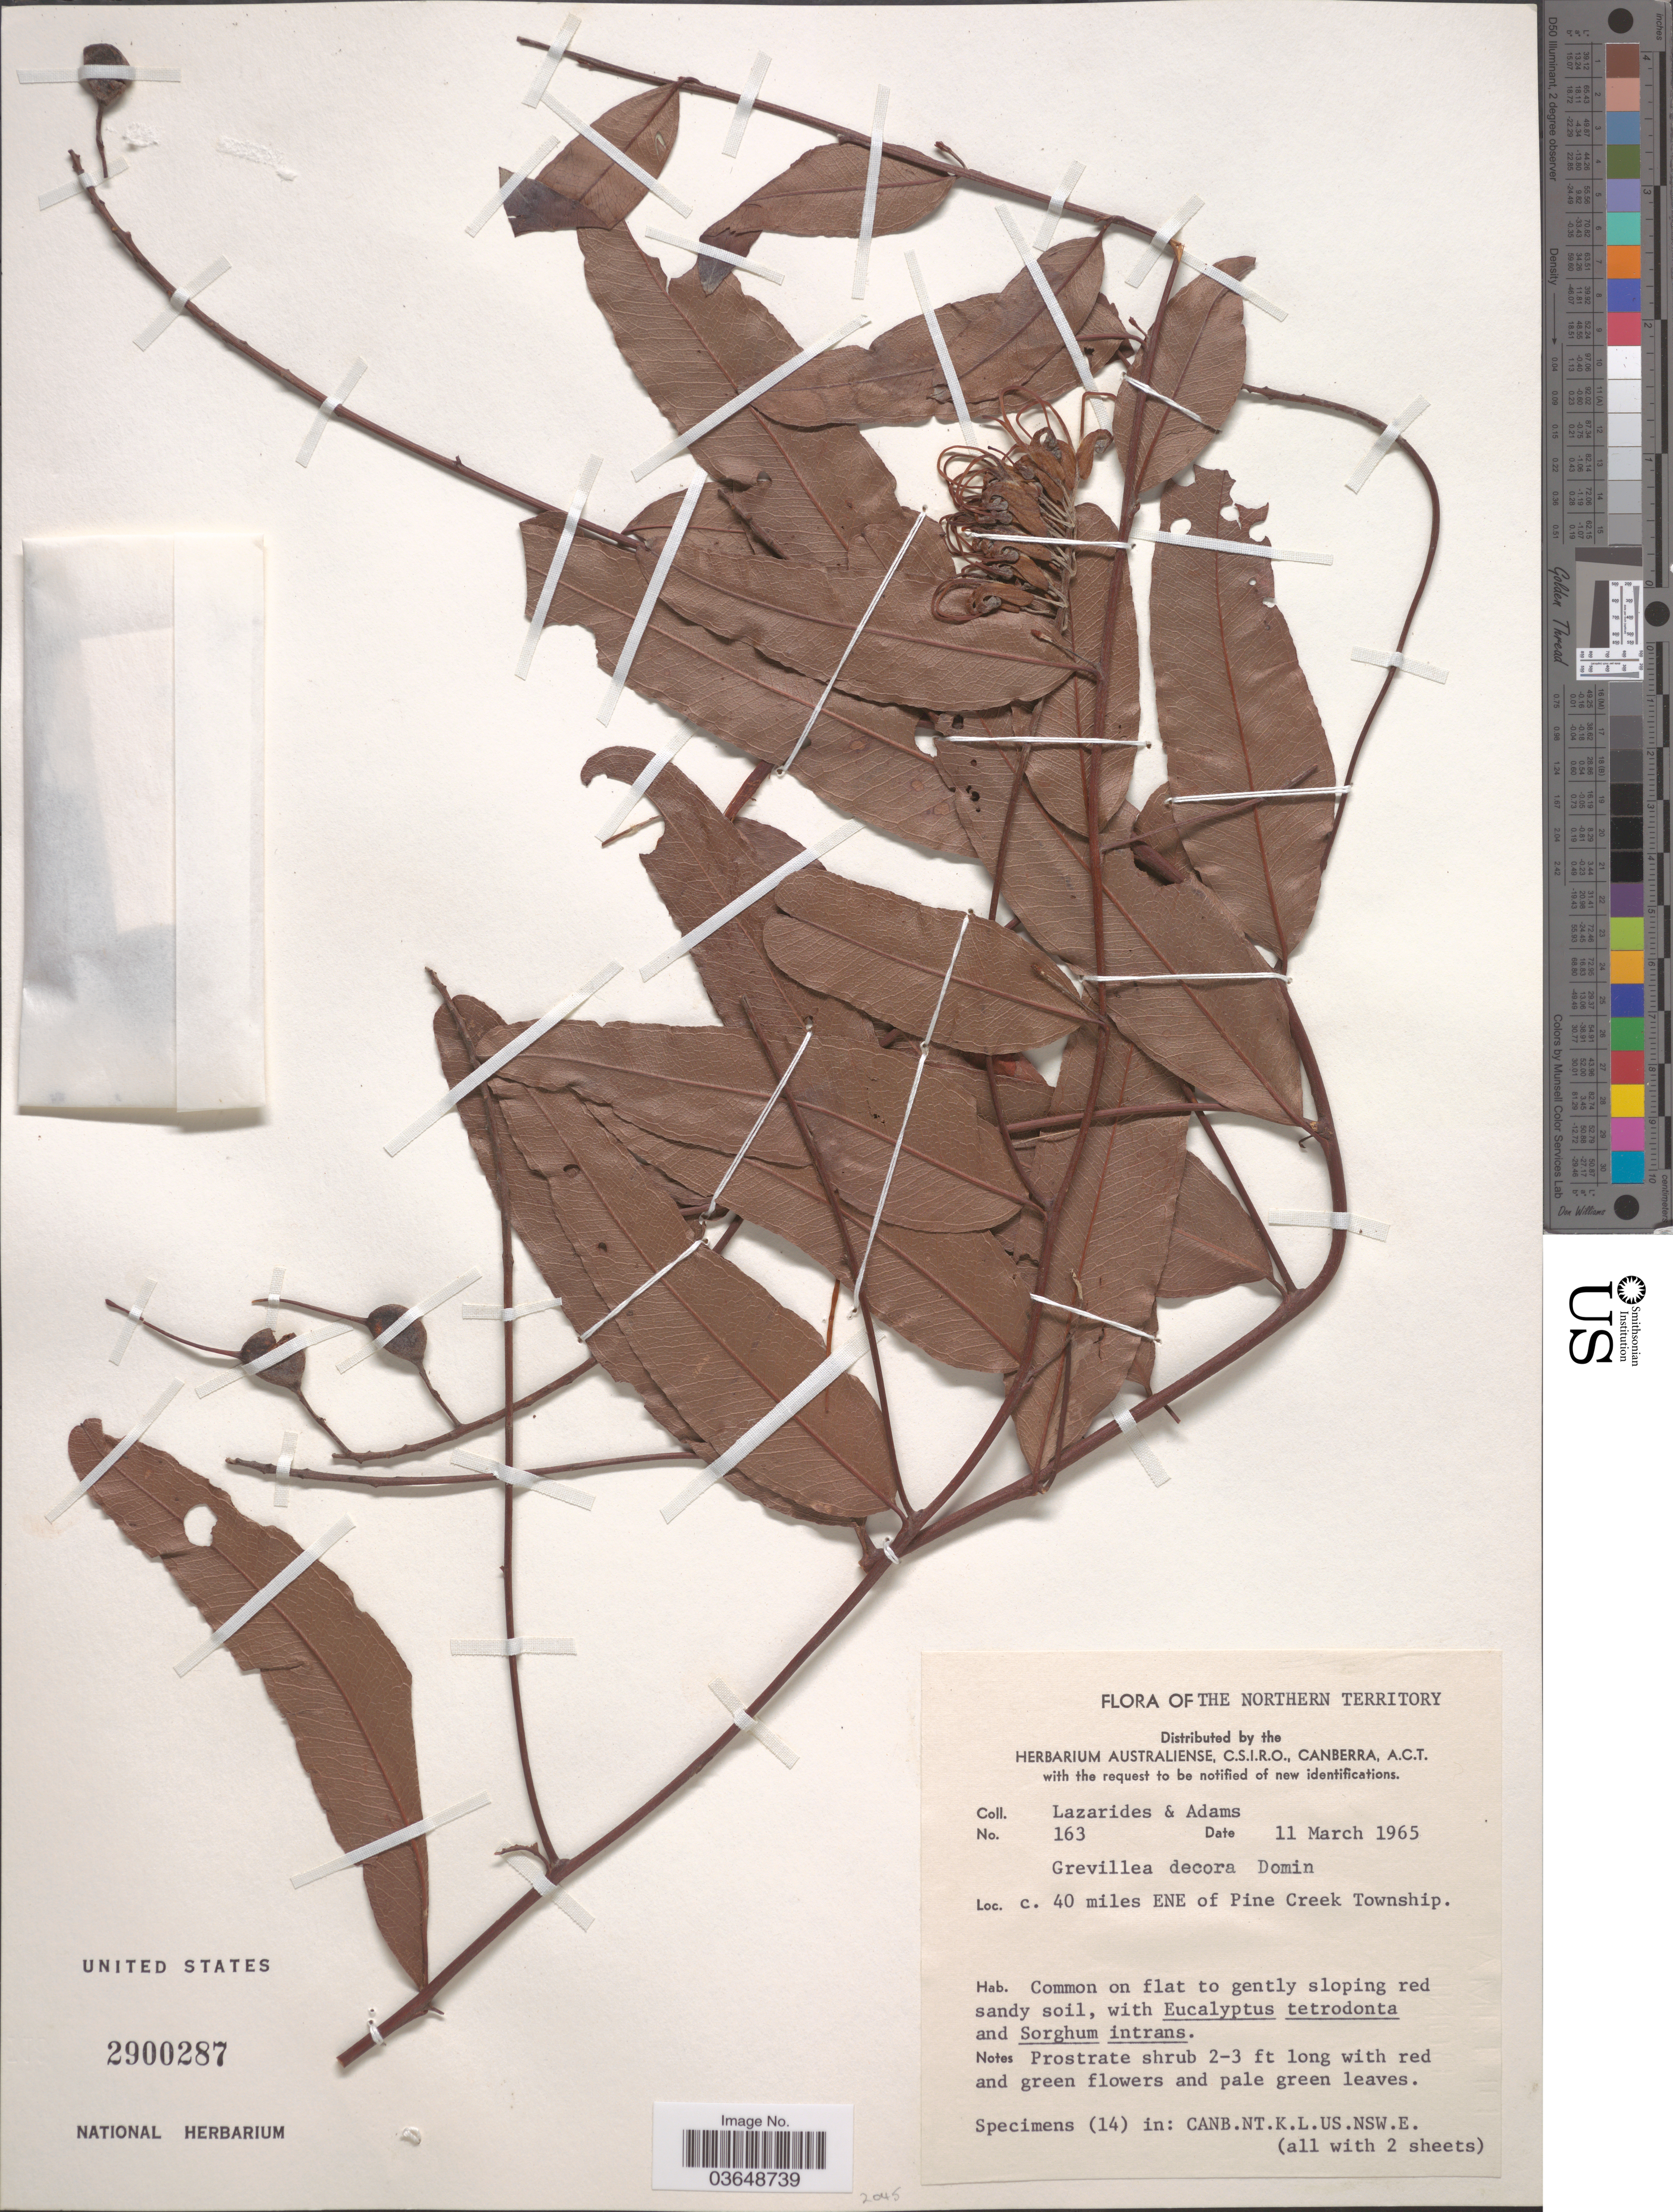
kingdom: Plantae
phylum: Tracheophyta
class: Magnoliopsida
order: Proteales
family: Proteaceae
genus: Grevillea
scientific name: Grevillea decora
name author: Domin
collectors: M. Lazarides & Adams, --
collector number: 163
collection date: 1965-03-11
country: Australia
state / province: Northern Territory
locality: C. 40 miles ENE of Pine Creek Township.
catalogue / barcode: US 2900287